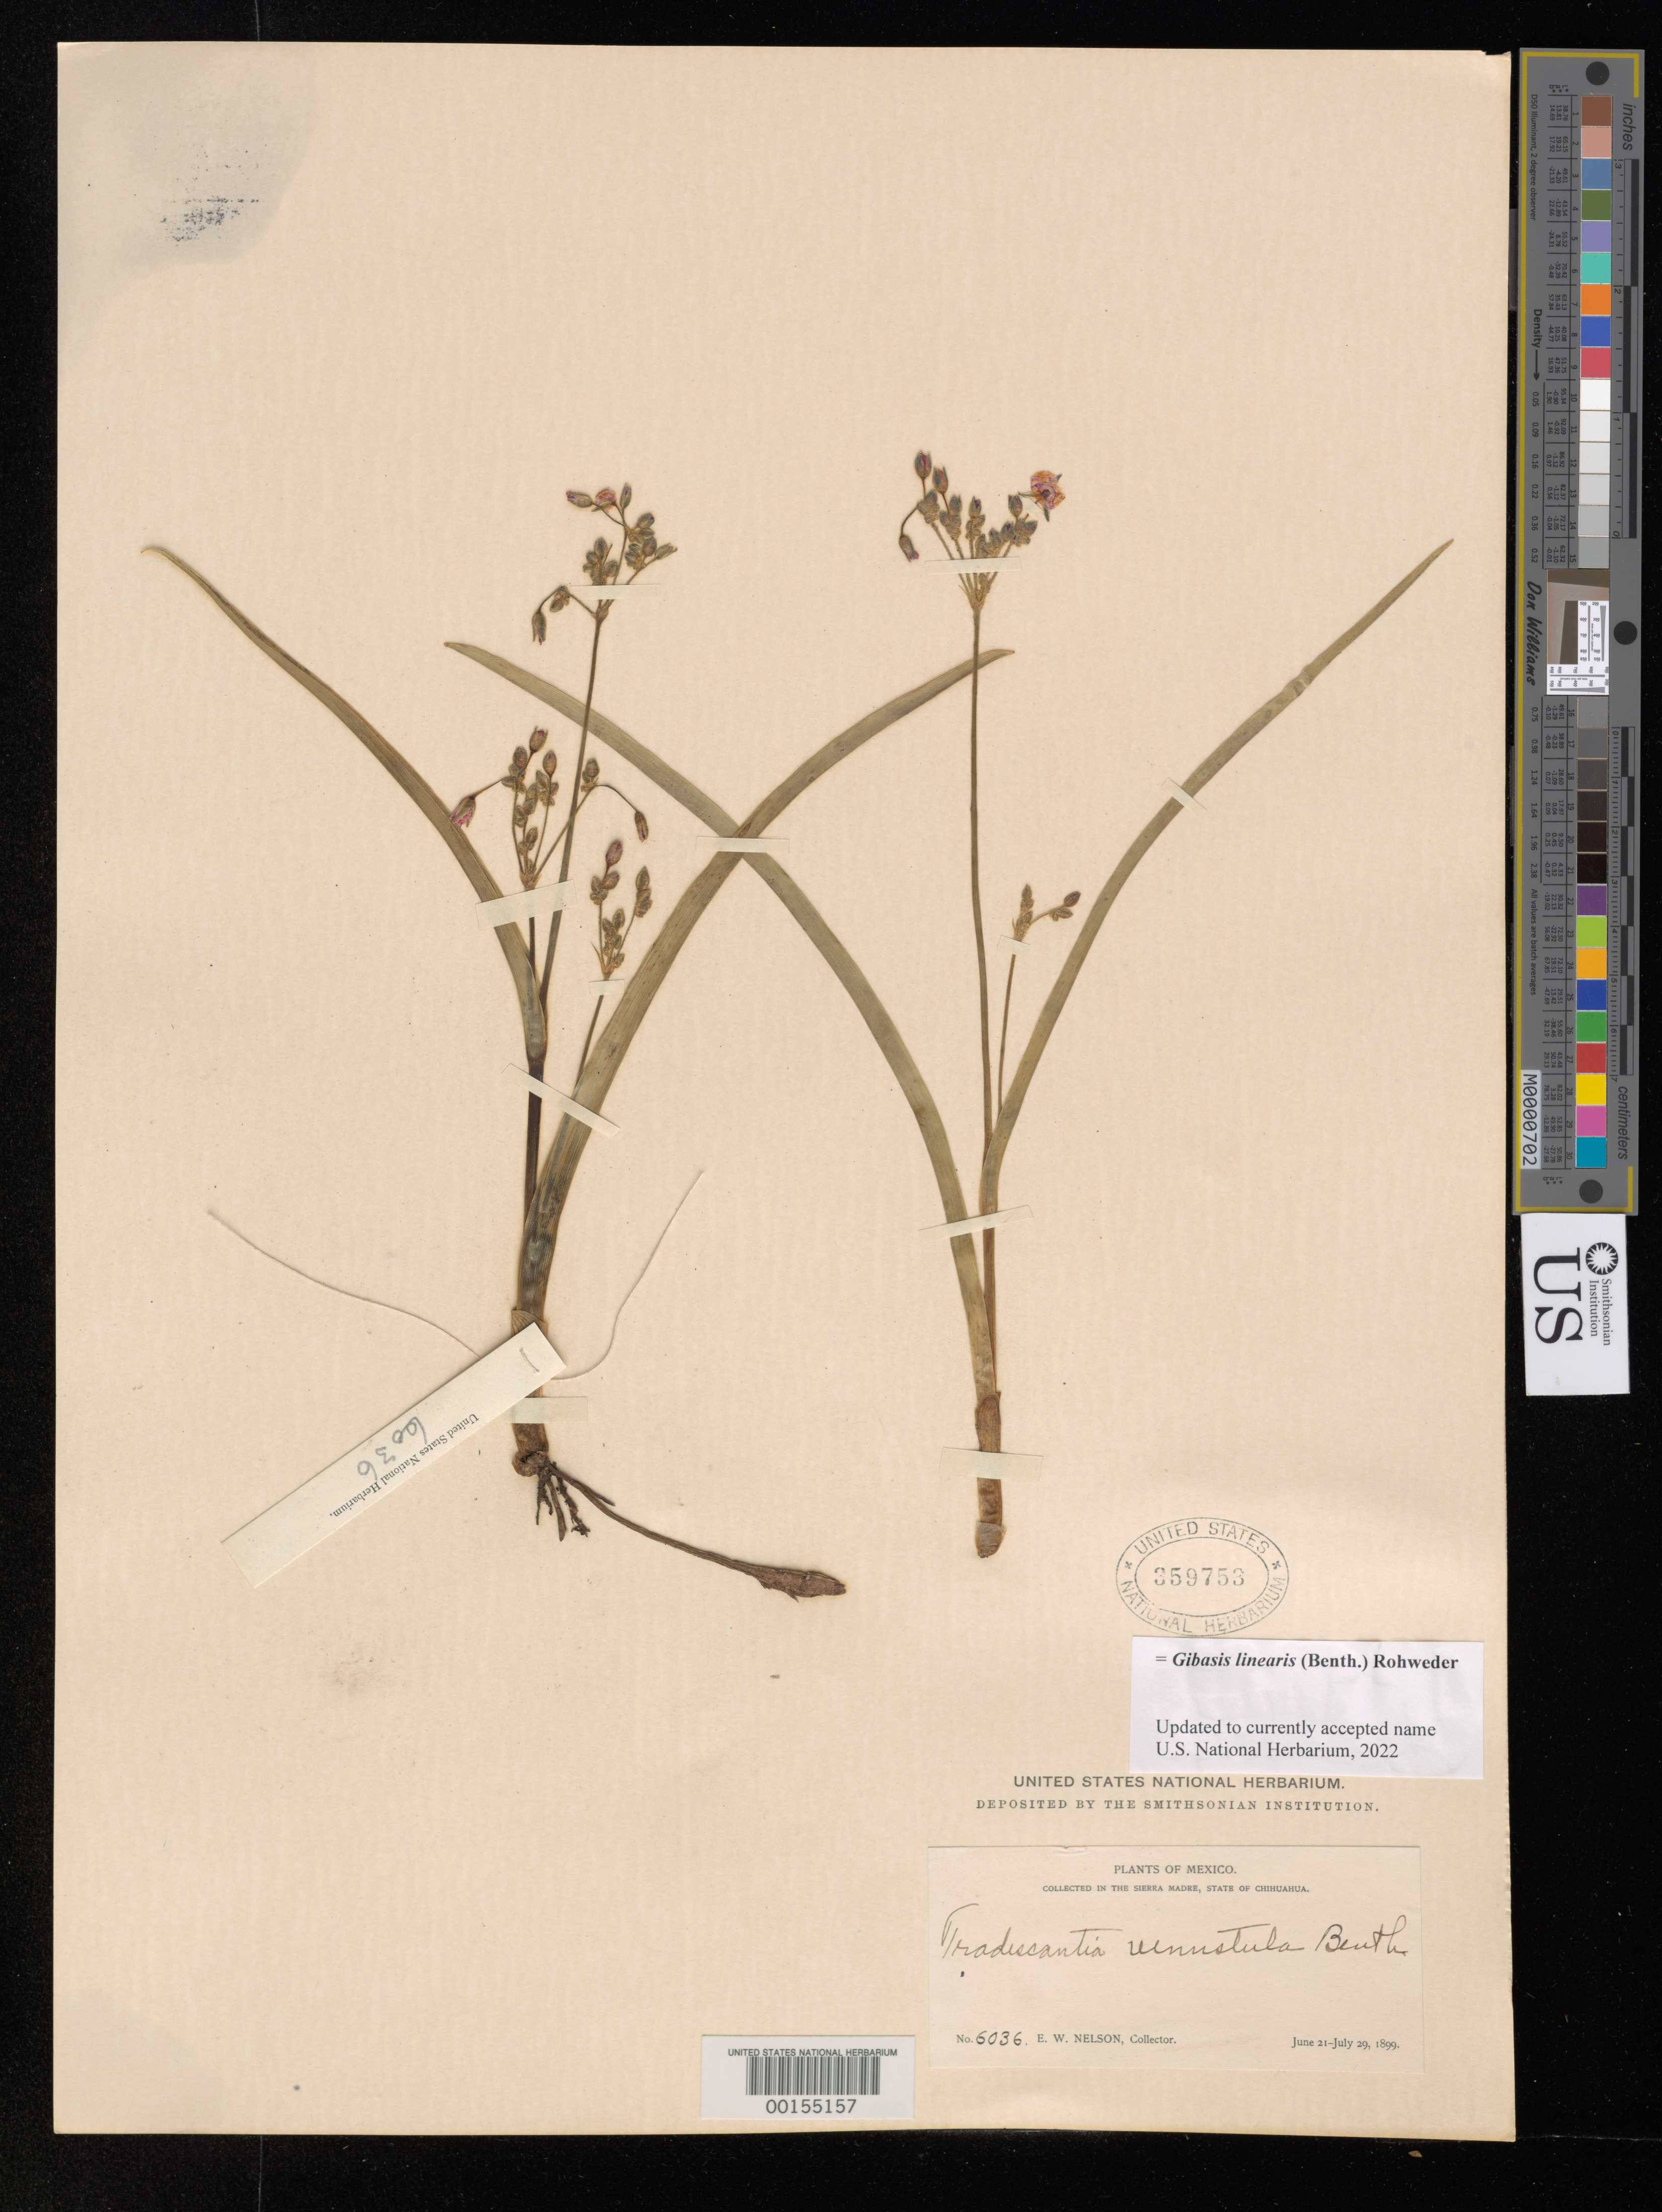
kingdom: Plantae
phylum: Tracheophyta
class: Liliopsida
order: Commelinales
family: Commelinaceae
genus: Gibasis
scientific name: Gibasis linearis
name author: (Benth.) Rohweder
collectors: E. W. Nelson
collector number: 6036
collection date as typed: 21 Jun 1899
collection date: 1899-06-21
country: Mexico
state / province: Chihuahua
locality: Sierra Madre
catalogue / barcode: US 359753